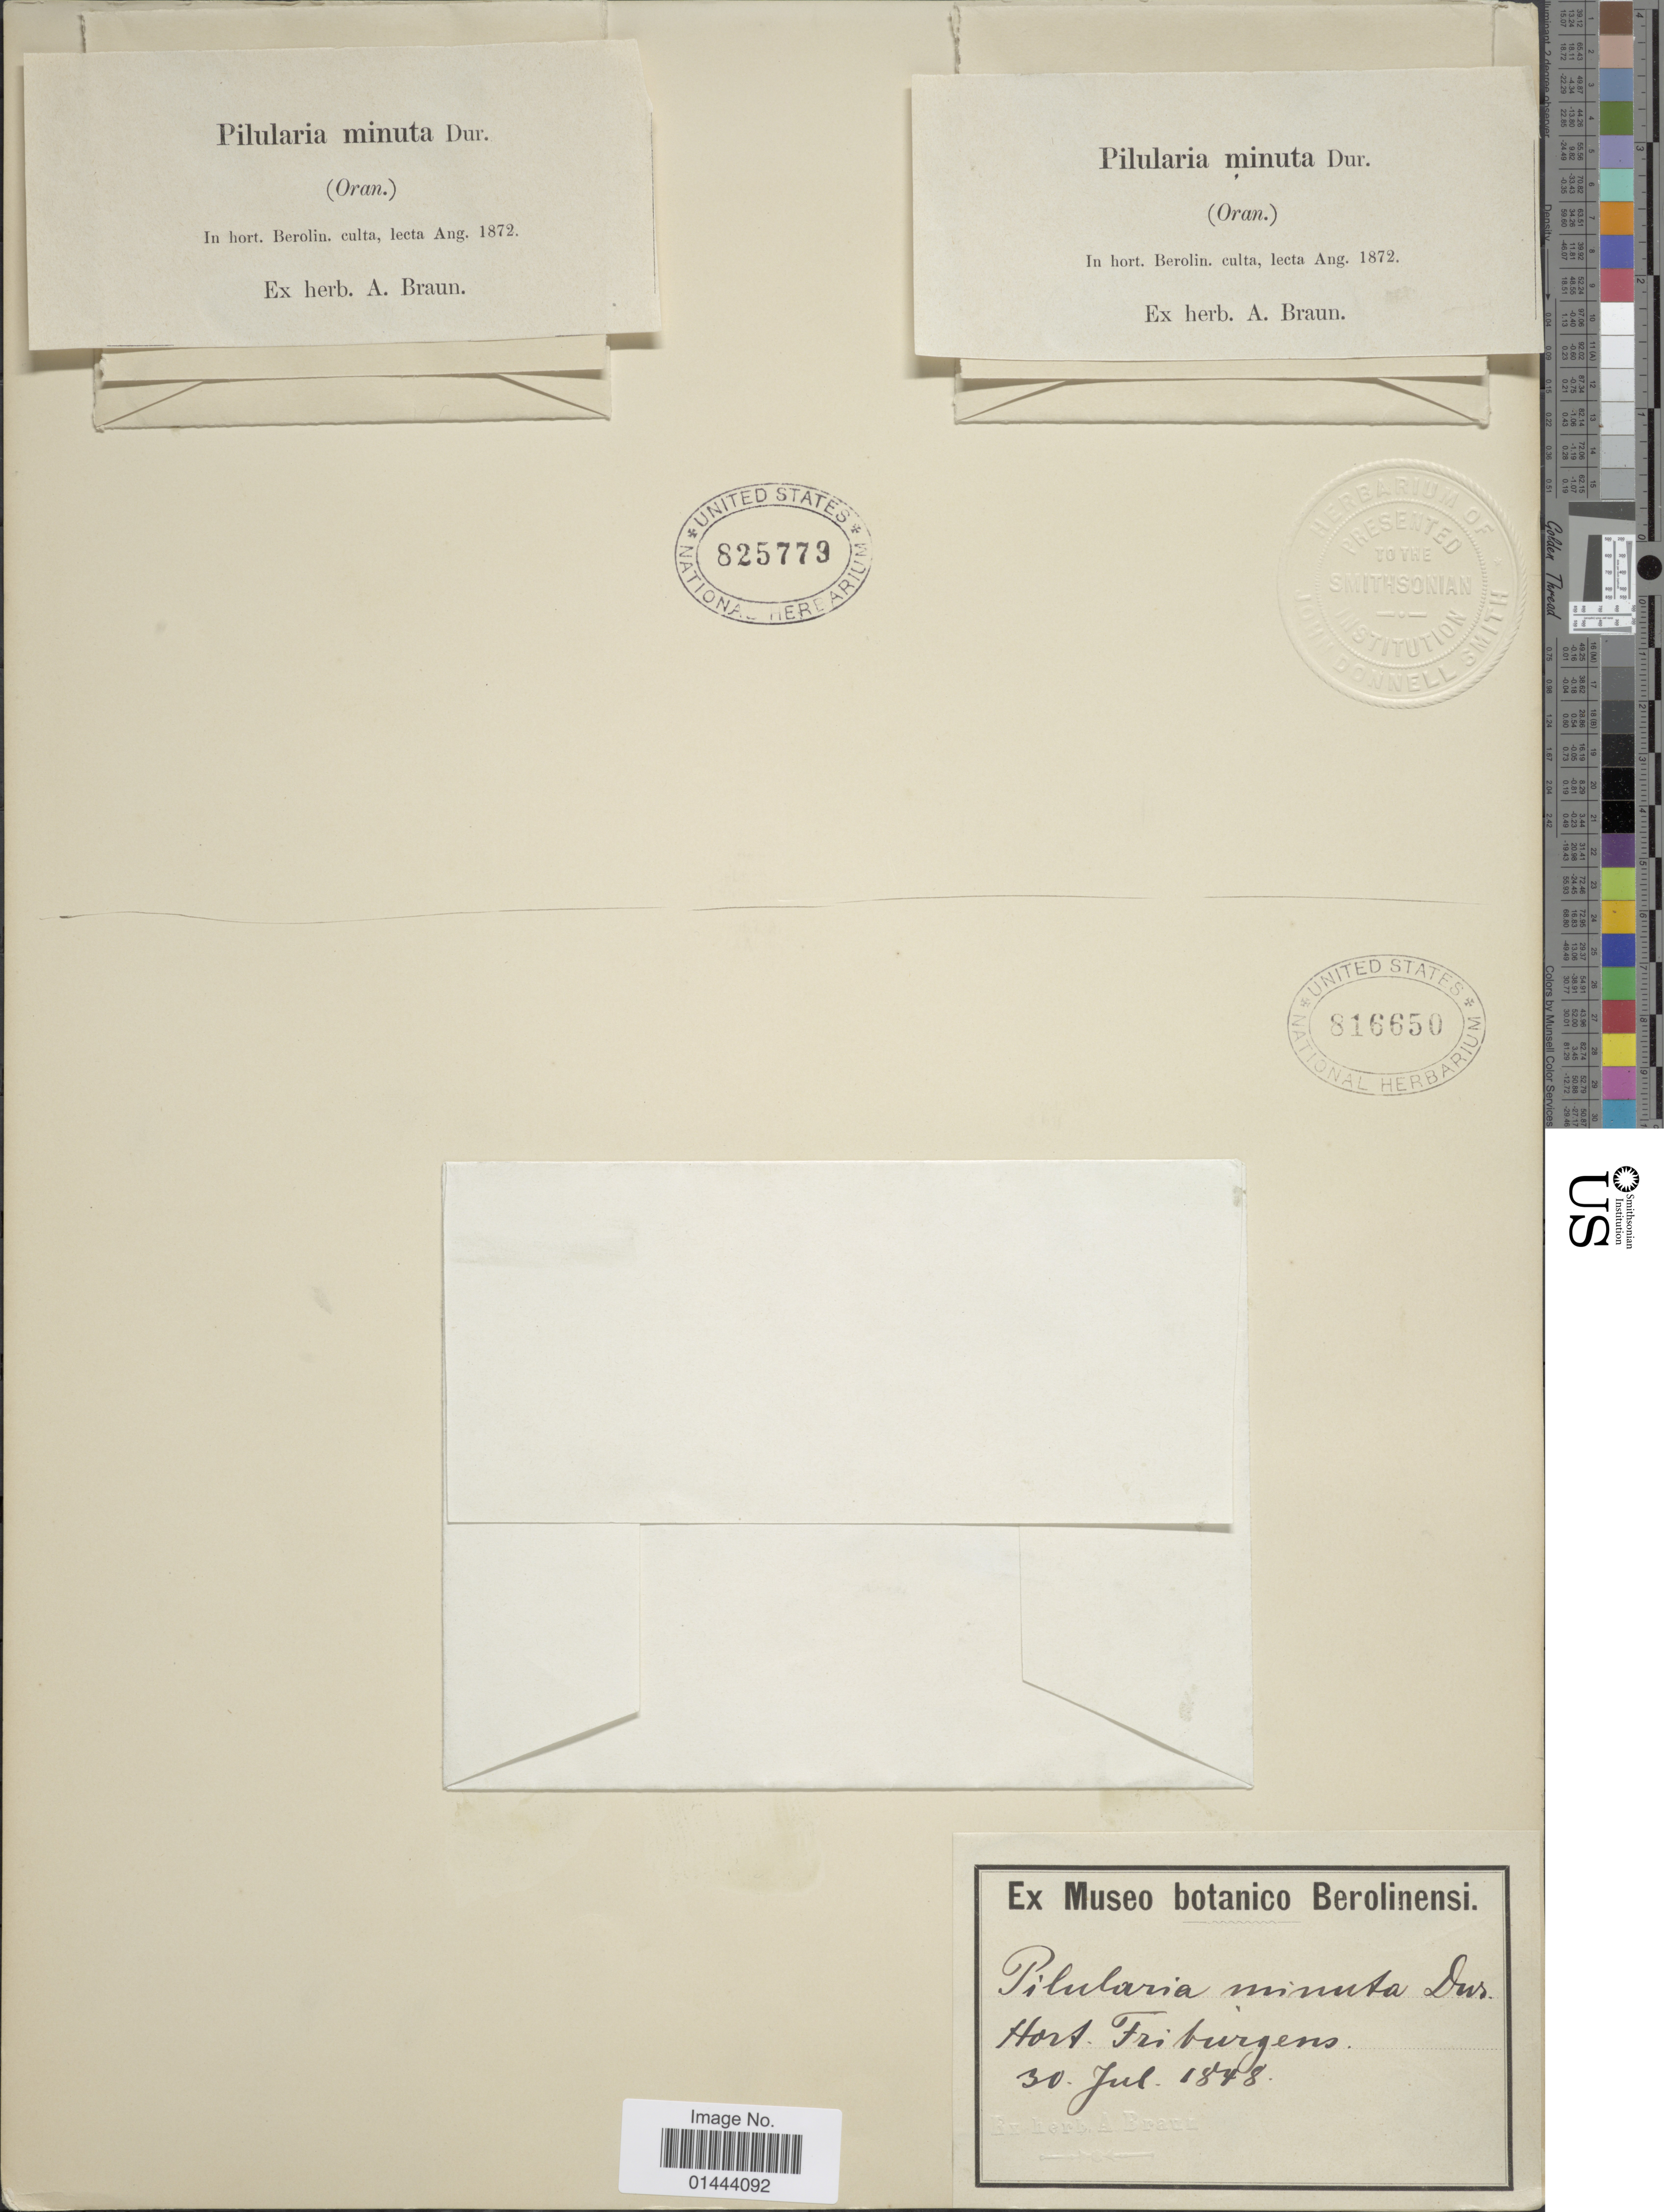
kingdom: Plantae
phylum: Tracheophyta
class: Polypodiopsida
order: Salviniales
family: Marsileaceae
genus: Pilularia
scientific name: Pilularia minuta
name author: Durieu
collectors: ex herb. A. Braun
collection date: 1872-08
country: Algeria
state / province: Oran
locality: In hort. Berolin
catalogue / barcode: US 825779-2